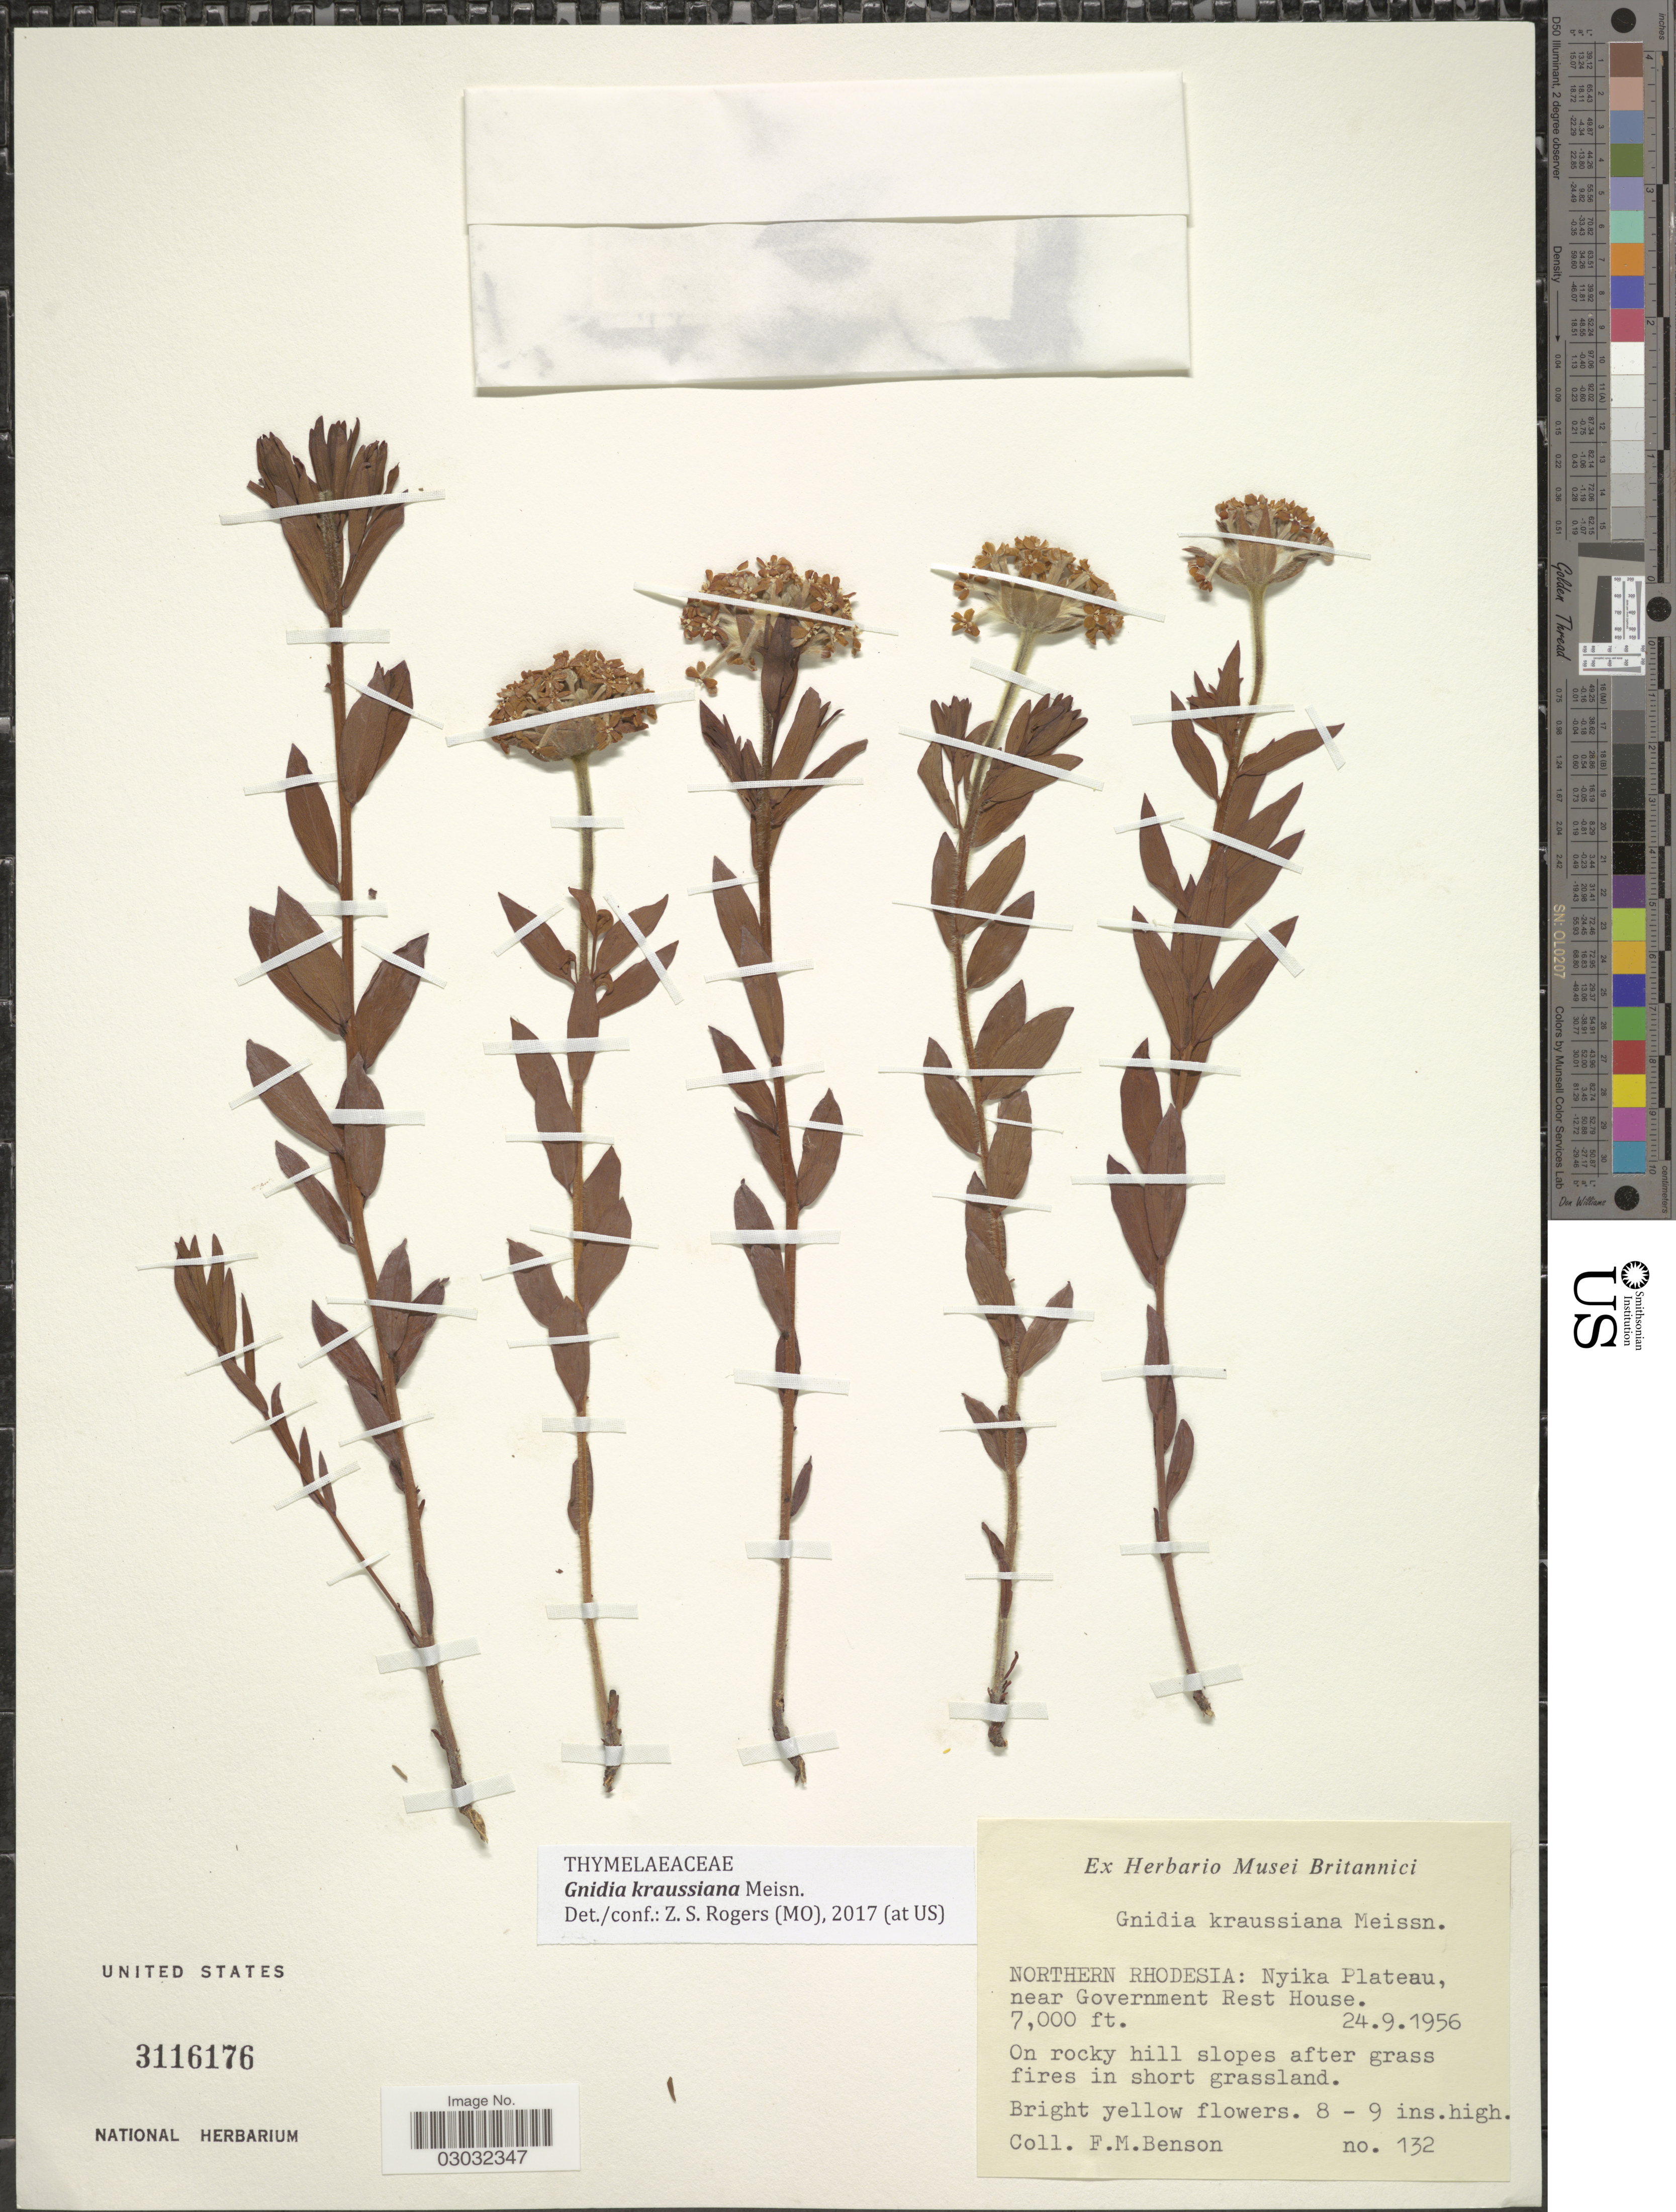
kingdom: Plantae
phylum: Tracheophyta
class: Magnoliopsida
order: Malvales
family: Thymelaeaceae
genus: Lasiosiphon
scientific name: Lasiosiphon kraussianus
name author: (Meisn.) Meisn.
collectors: F. Benson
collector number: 132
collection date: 1956-09-24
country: Zambia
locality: Northern Rhodesia: Nyika Plateau, near Government Rest House.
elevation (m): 2134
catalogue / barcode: US 3116176